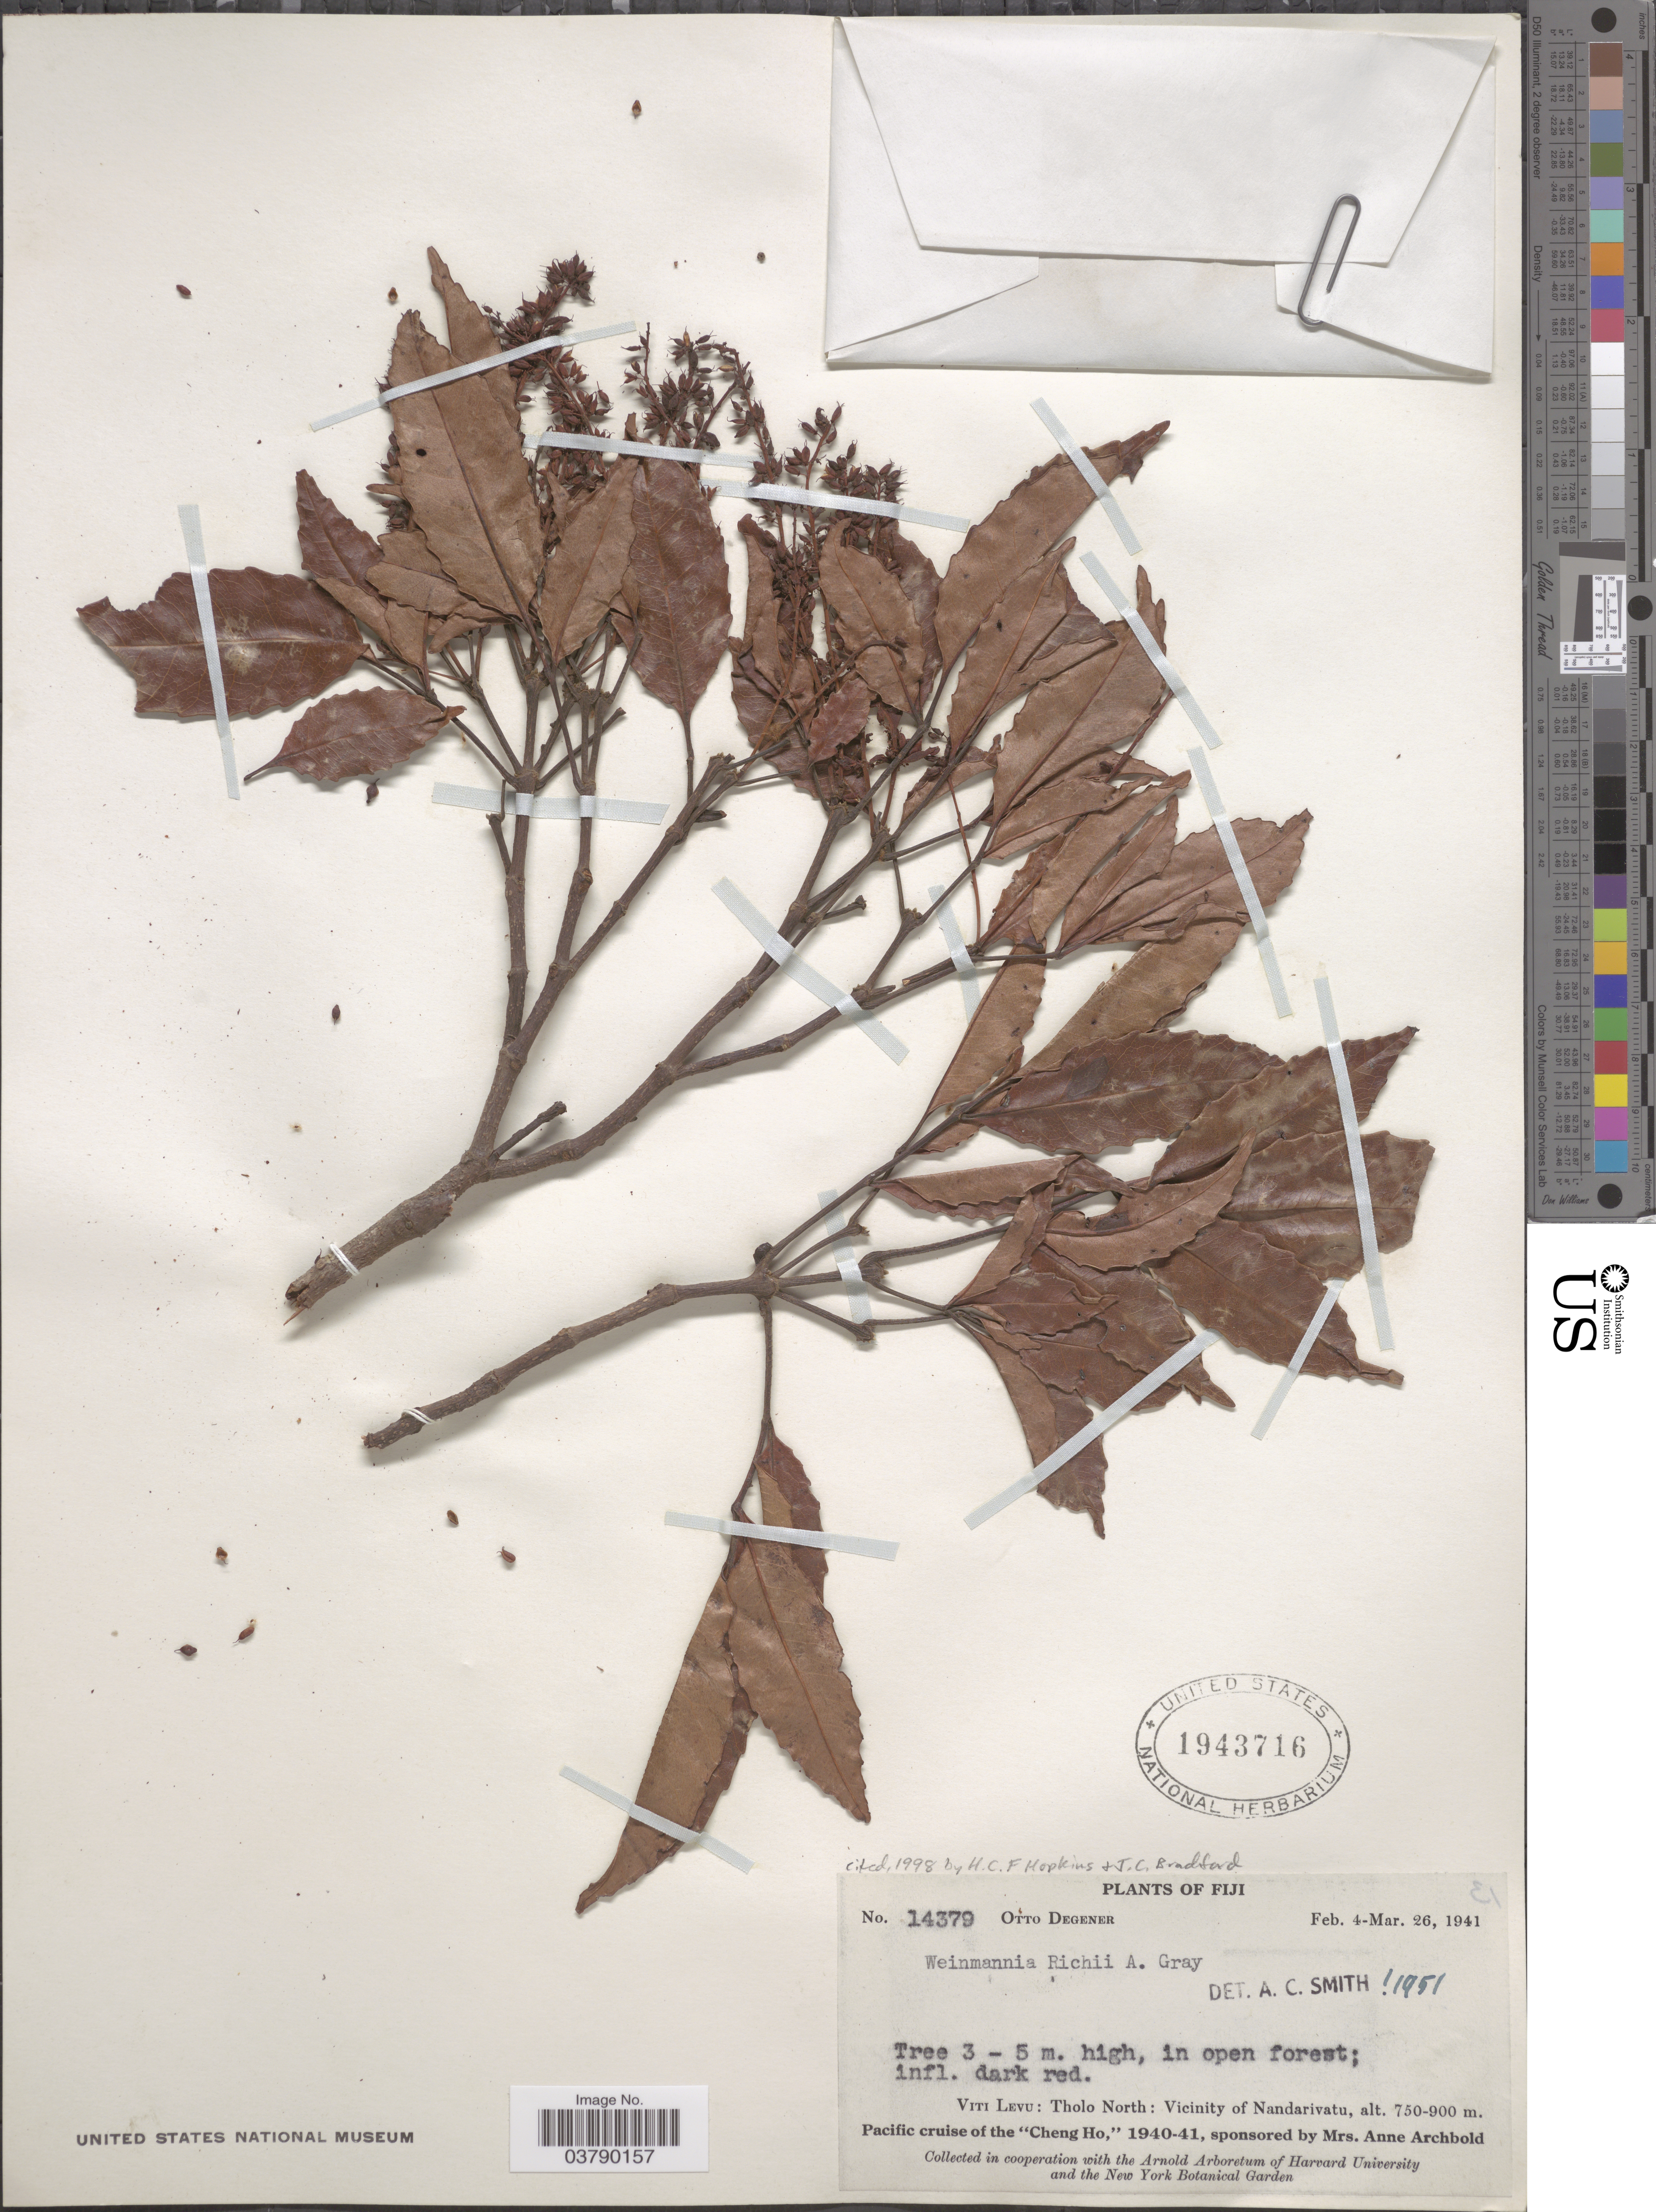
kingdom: Plantae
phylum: Tracheophyta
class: Magnoliopsida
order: Oxalidales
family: Cunoniaceae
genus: Pterophylla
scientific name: Pterophylla richii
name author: (A. Gray) Pillon & H.C. Hopkins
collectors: O. Degener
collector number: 14379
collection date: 1941-02-04/1941-03-26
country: Fiji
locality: Viti Levu: Tholo North: Vicinity of Nandarivatu.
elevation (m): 750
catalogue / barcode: US 1943716